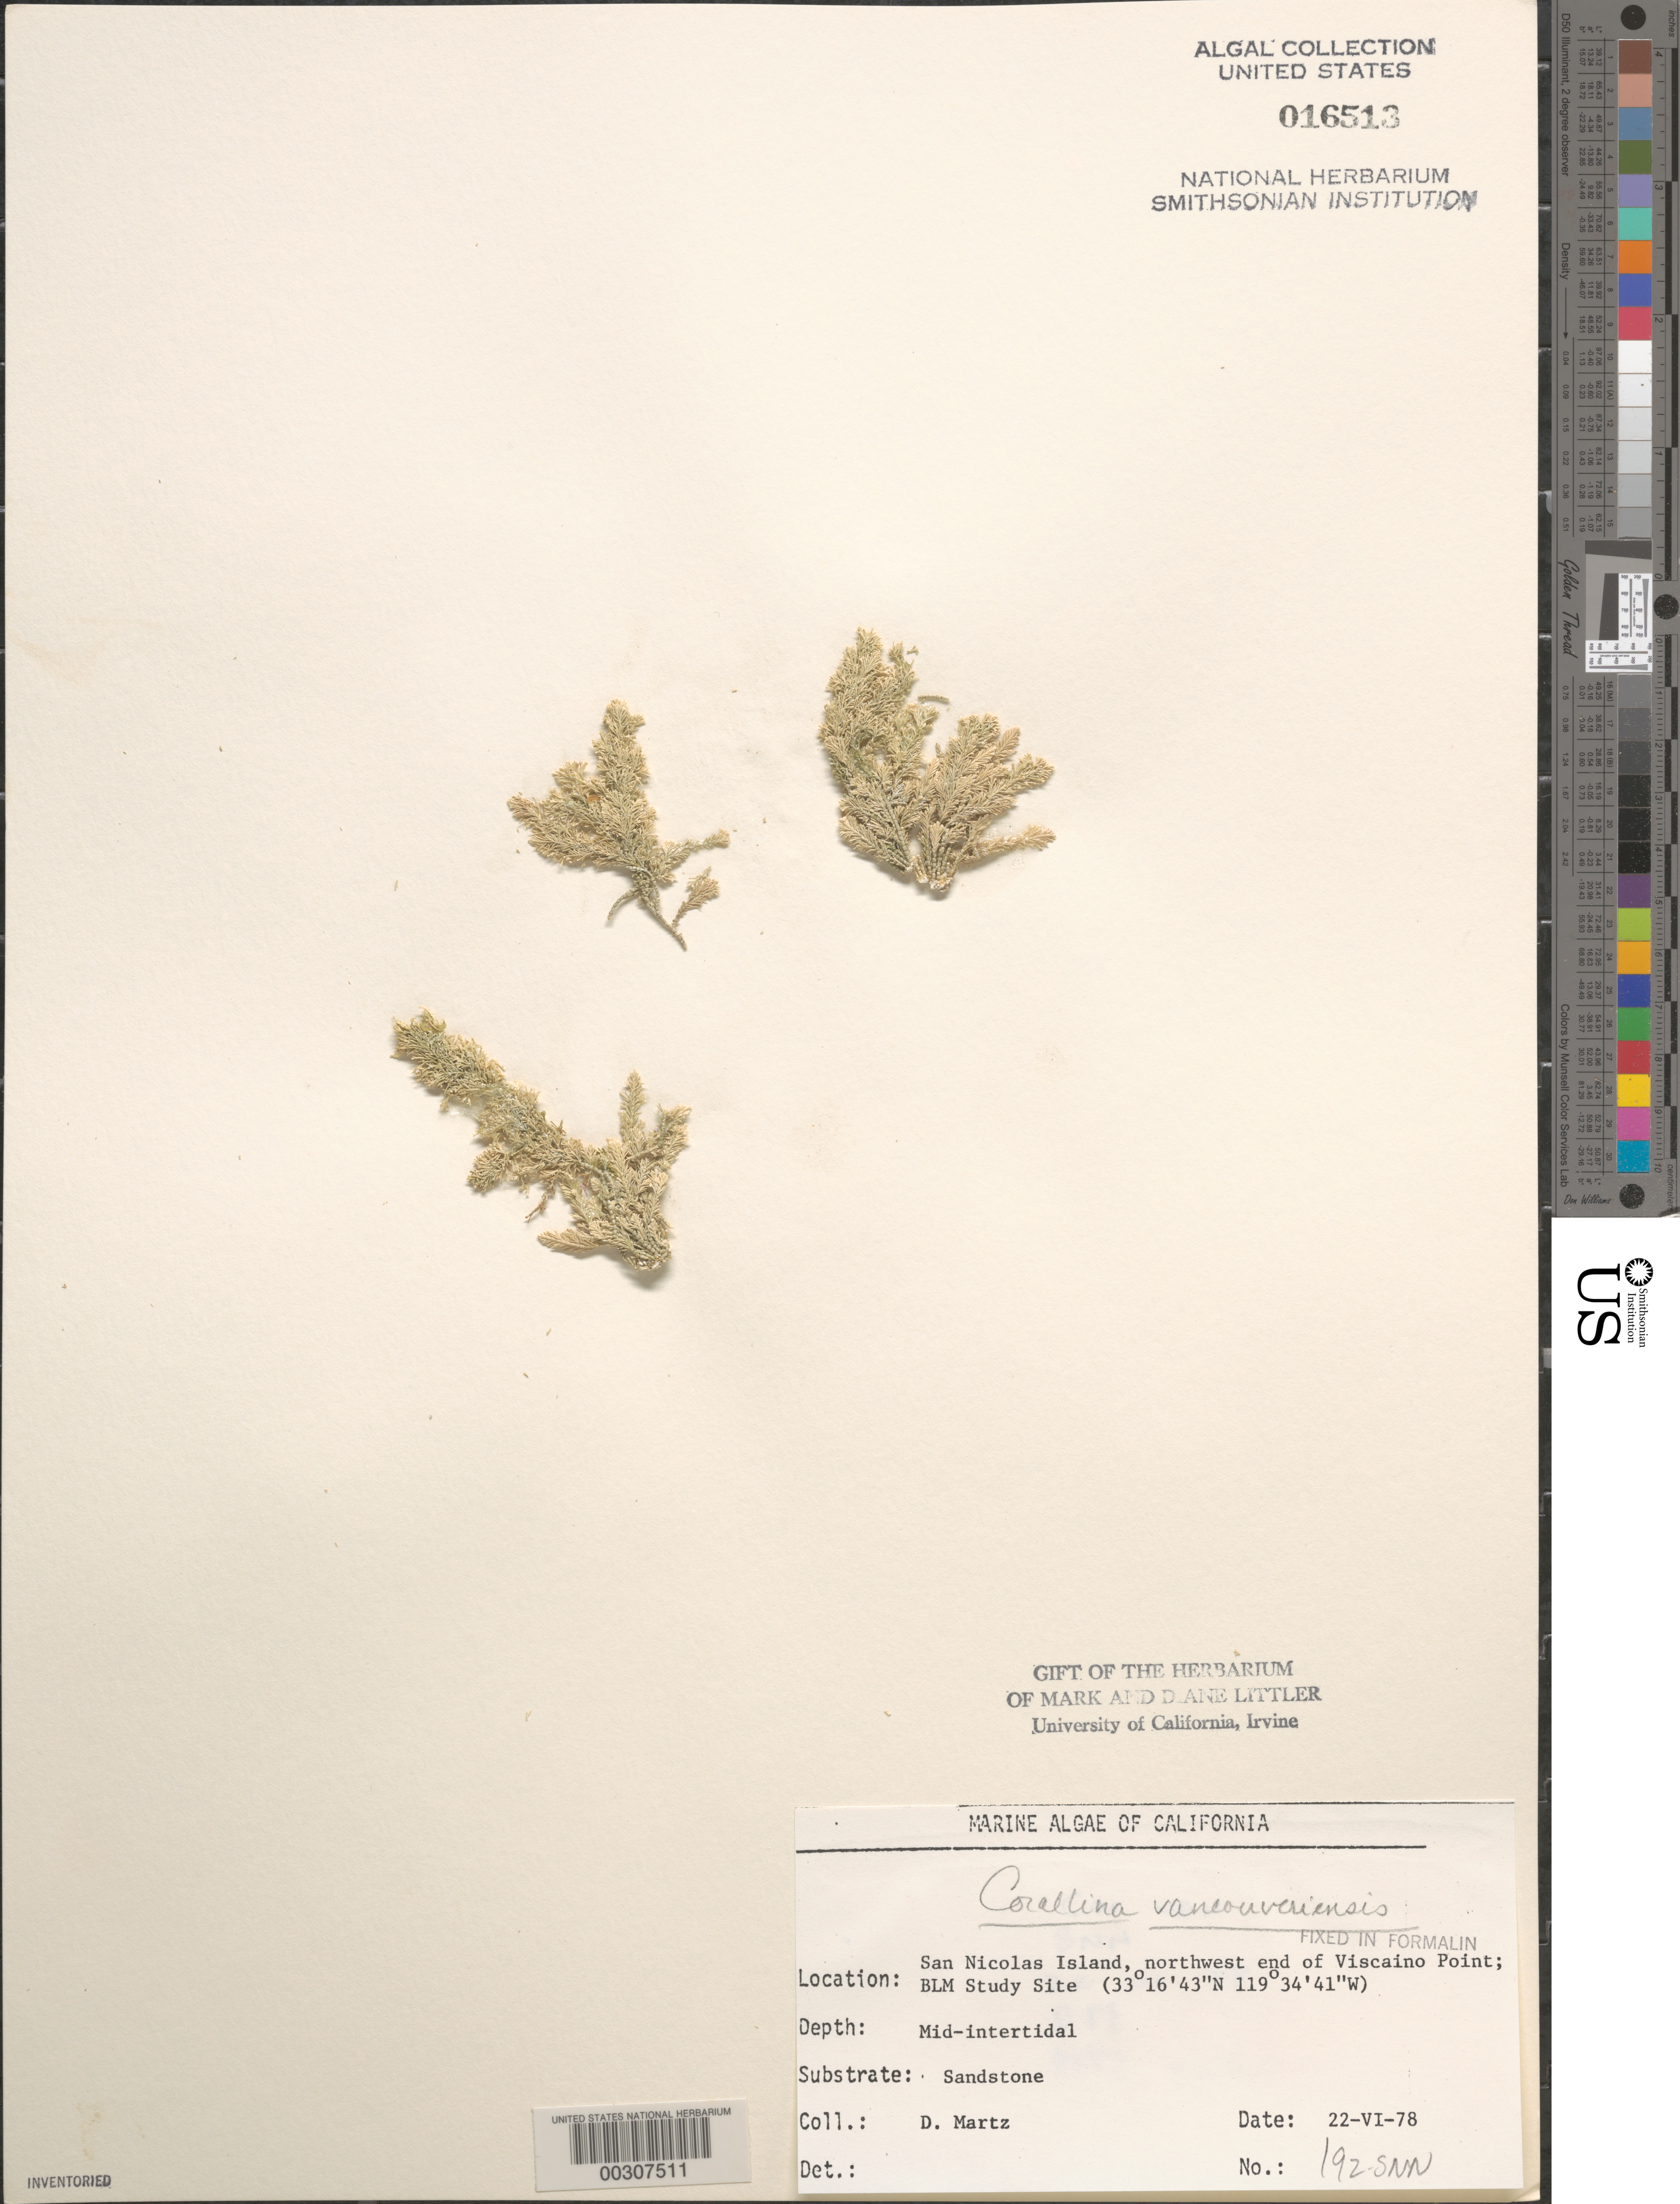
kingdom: Plantae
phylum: Rhodophyta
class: Florideophyceae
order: Corallinales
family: Corallinaceae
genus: Corallina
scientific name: Corallina vancouveriensis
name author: Yendo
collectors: D. Martz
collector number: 192-snn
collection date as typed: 22 Jun 1978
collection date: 1978-06-22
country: United States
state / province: California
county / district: Ventura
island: San Nicolas Island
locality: Viscaino Point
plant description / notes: BLM-SOCALBIGHT Rocky Intertidal Survey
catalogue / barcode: US 16513